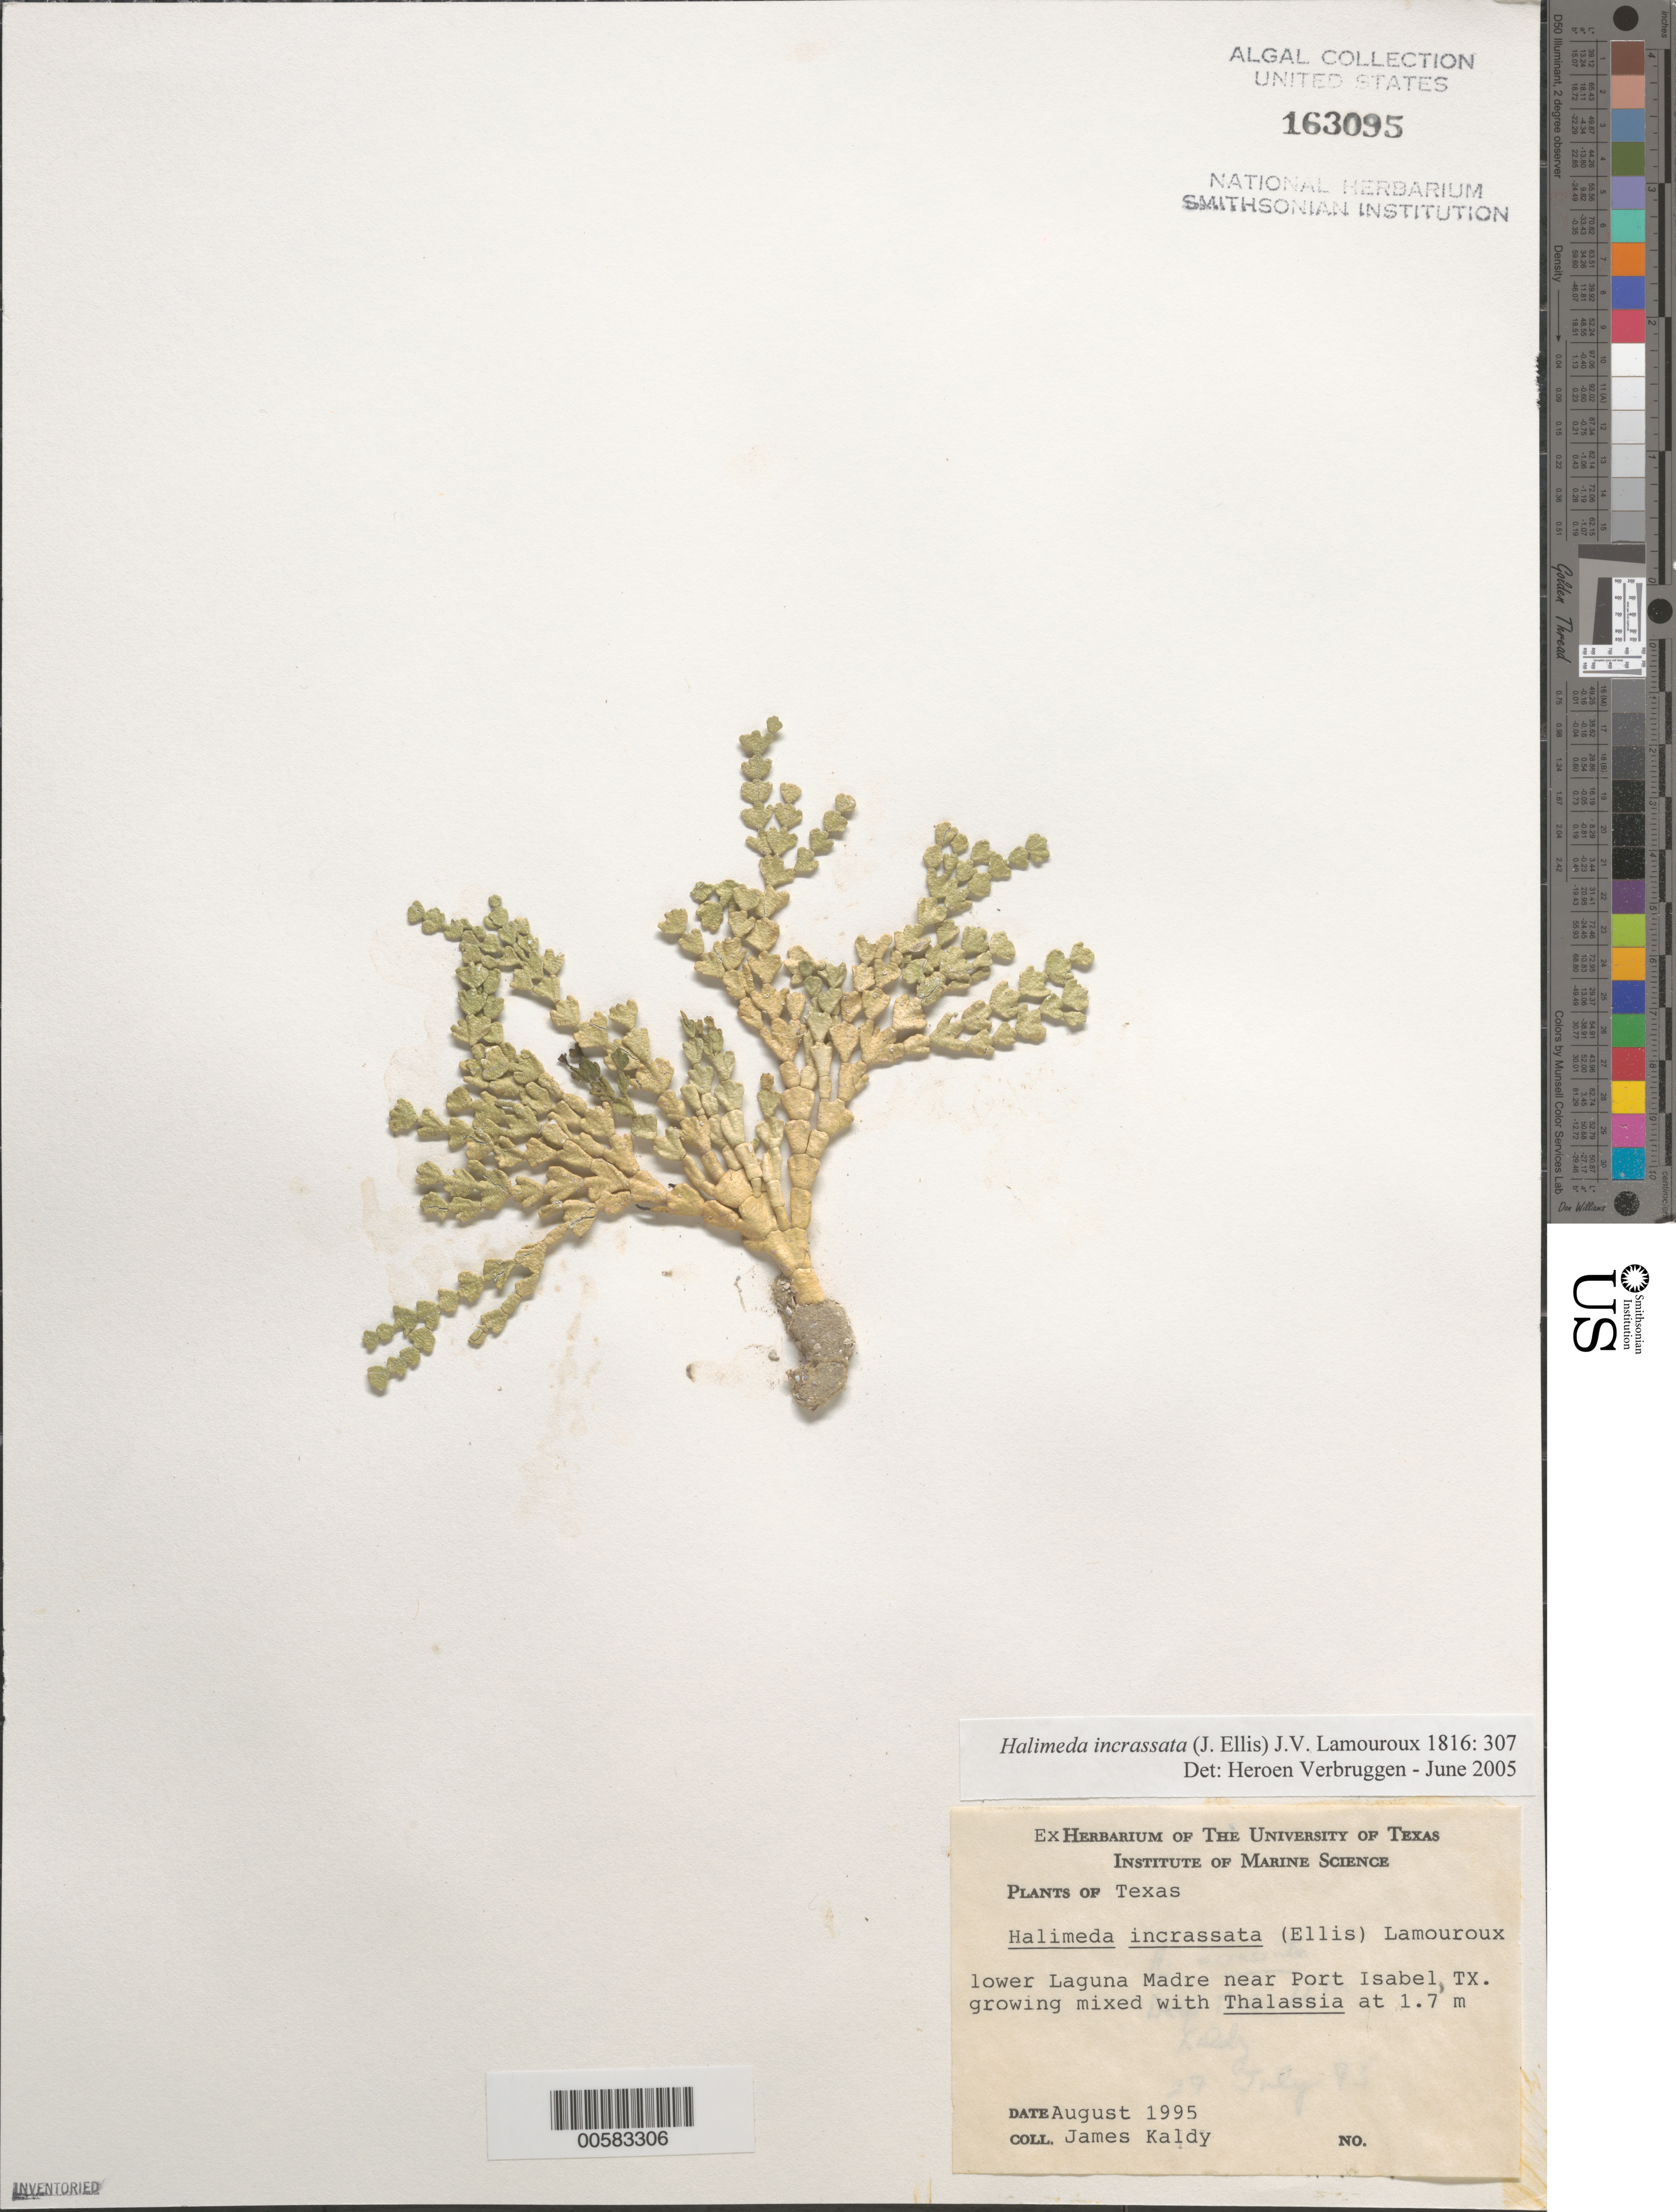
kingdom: Plantae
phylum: Chlorophyta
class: Ulvophyceae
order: Bryopsidales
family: Halimedaceae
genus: Halimeda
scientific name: Halimeda incrassata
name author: (J. Ellis) J.V.Lamouroux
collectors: J. Kaldy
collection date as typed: Aug 1995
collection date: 1995-08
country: United States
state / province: Texas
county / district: Cameron County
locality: Lower Laguna Madre, near Port Isabel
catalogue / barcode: US 163095